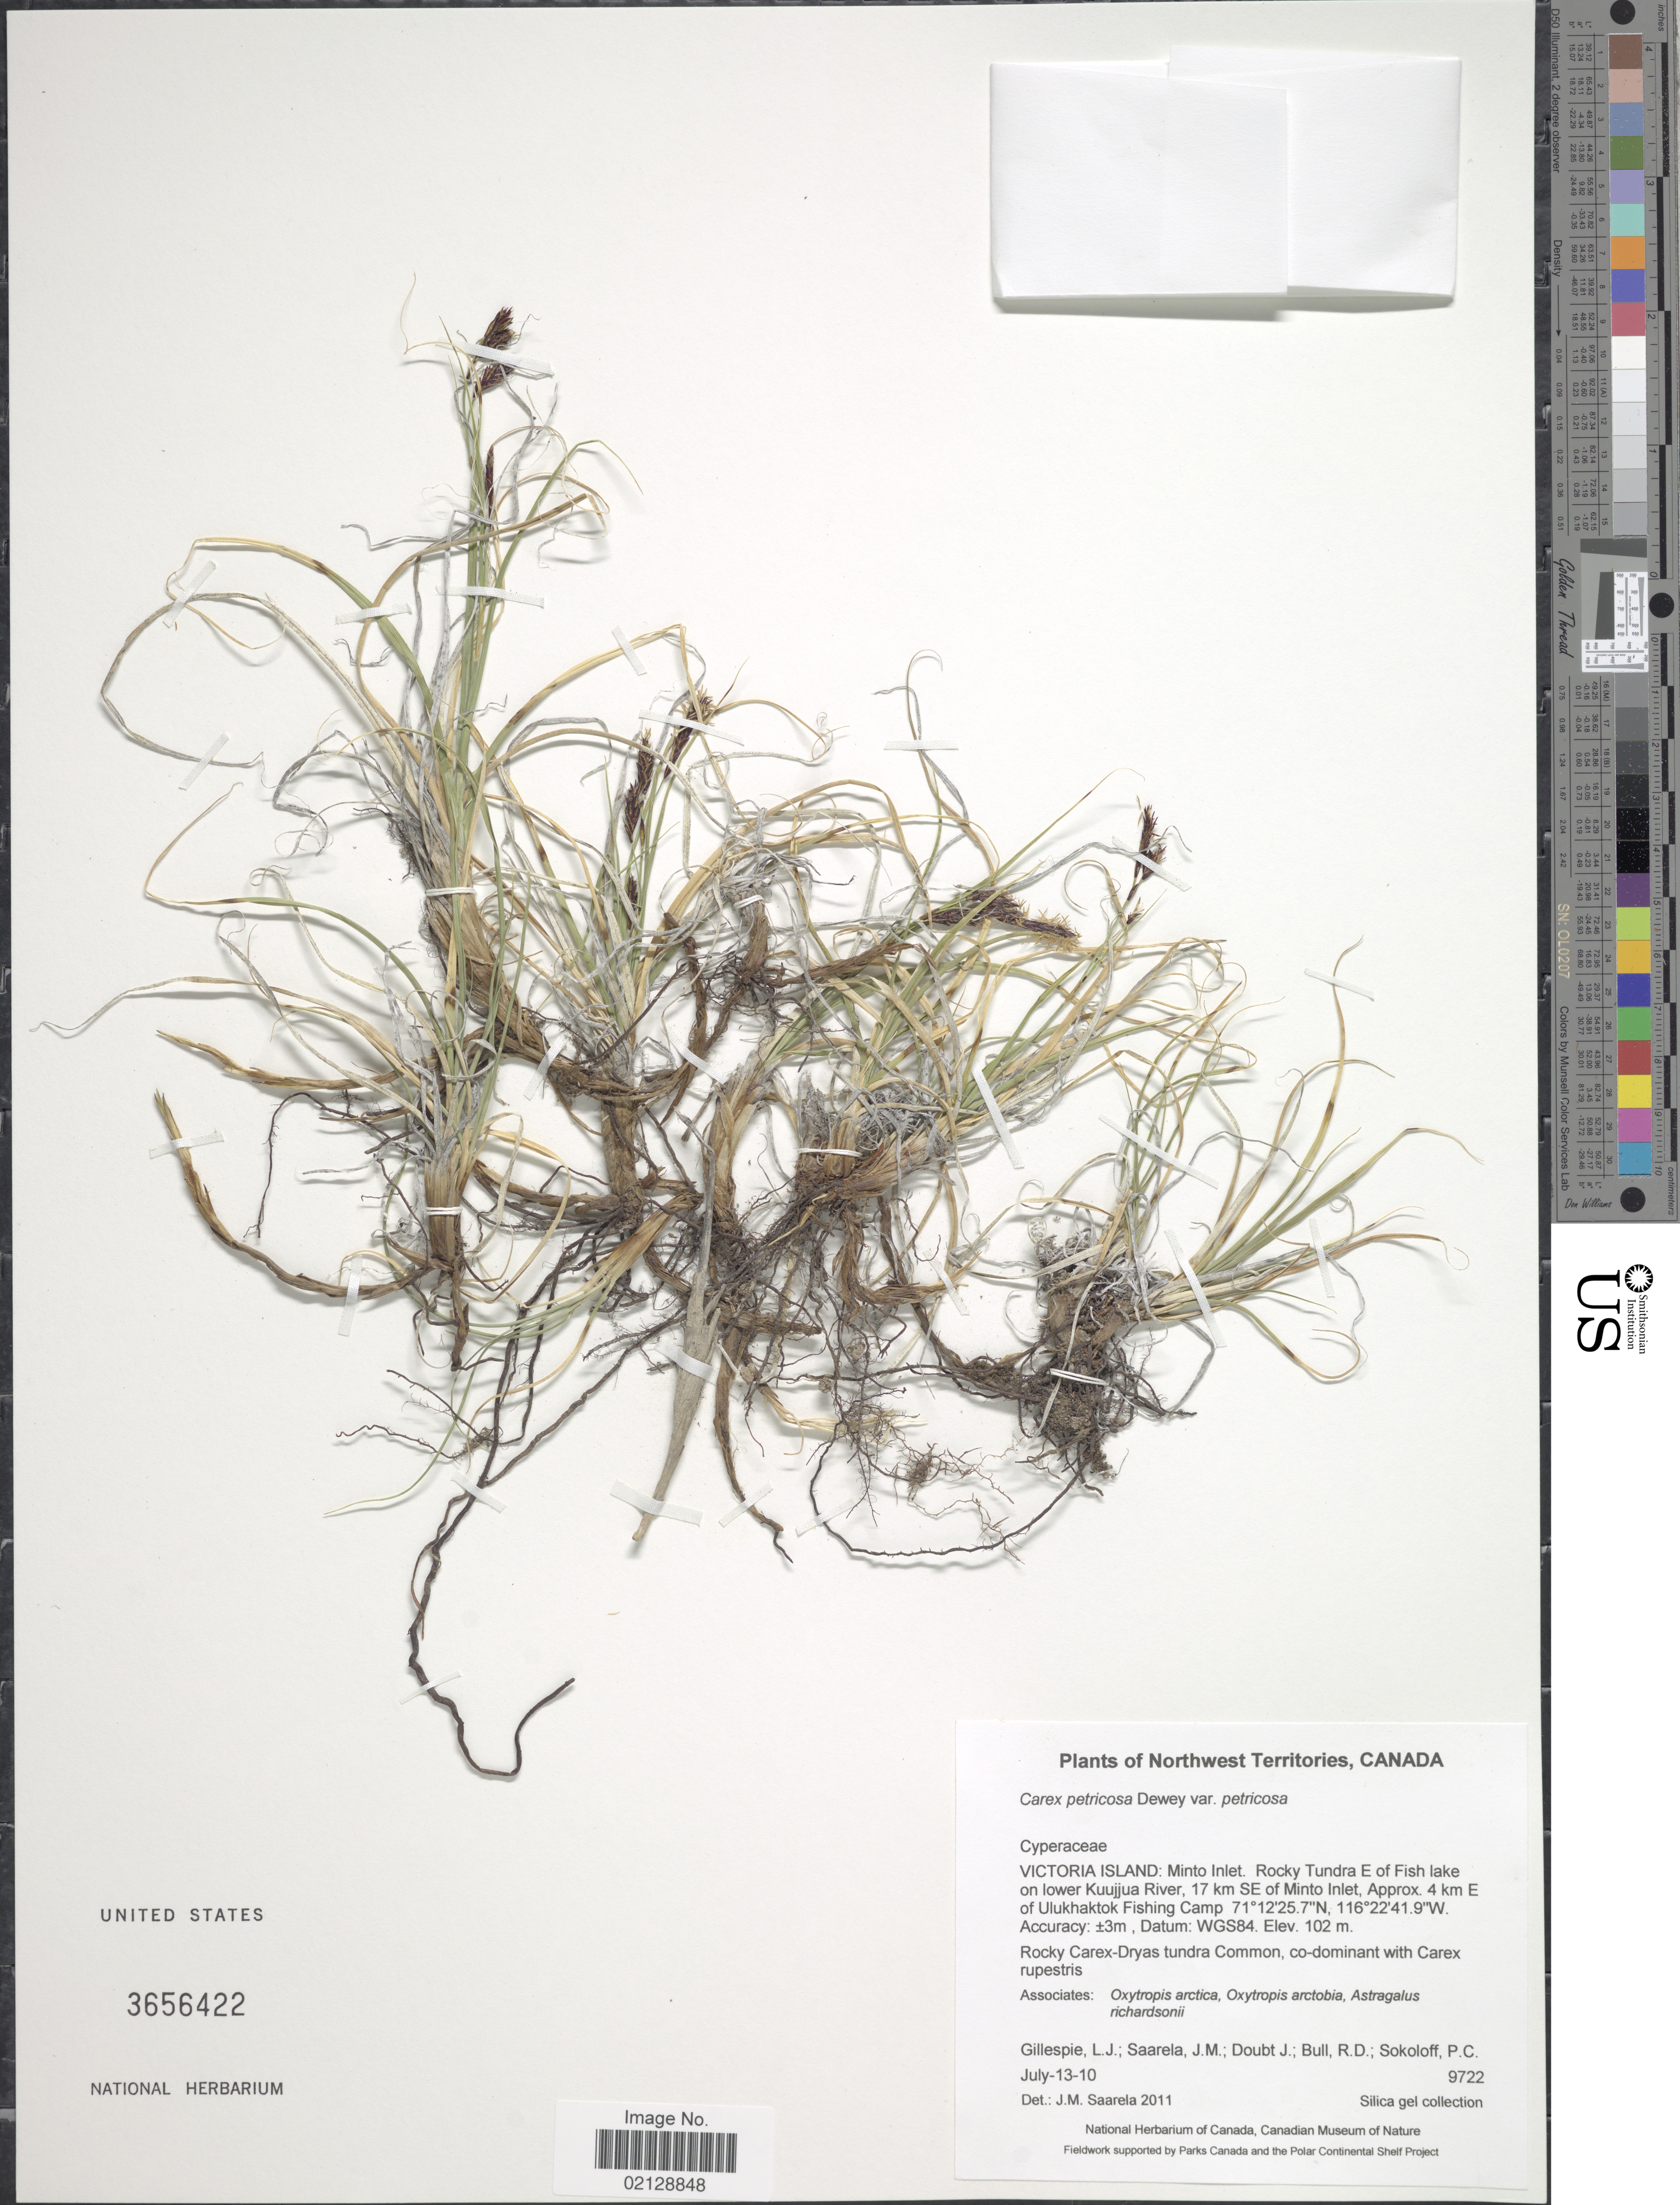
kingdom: Plantae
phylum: Tracheophyta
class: Liliopsida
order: Poales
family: Cyperaceae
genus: Carex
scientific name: Carex petricosa var. petricosa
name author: Dewey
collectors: L. Gillespie, J. Saarela, J. Doubt, R. Bull & P. Sokoloff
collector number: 9722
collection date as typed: Transcribed d/m/y: 13/7/10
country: Canada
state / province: Northwest Territories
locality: Victoria Island: Minto Inlet, Rocky Tundra E of Fish Lake on lower Kuujjua River, 17 km SE of Minto Inlet, Approx 4 km E of Ulukhaktok Fishing Camp, WGS84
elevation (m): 102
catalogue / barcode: US 3656422